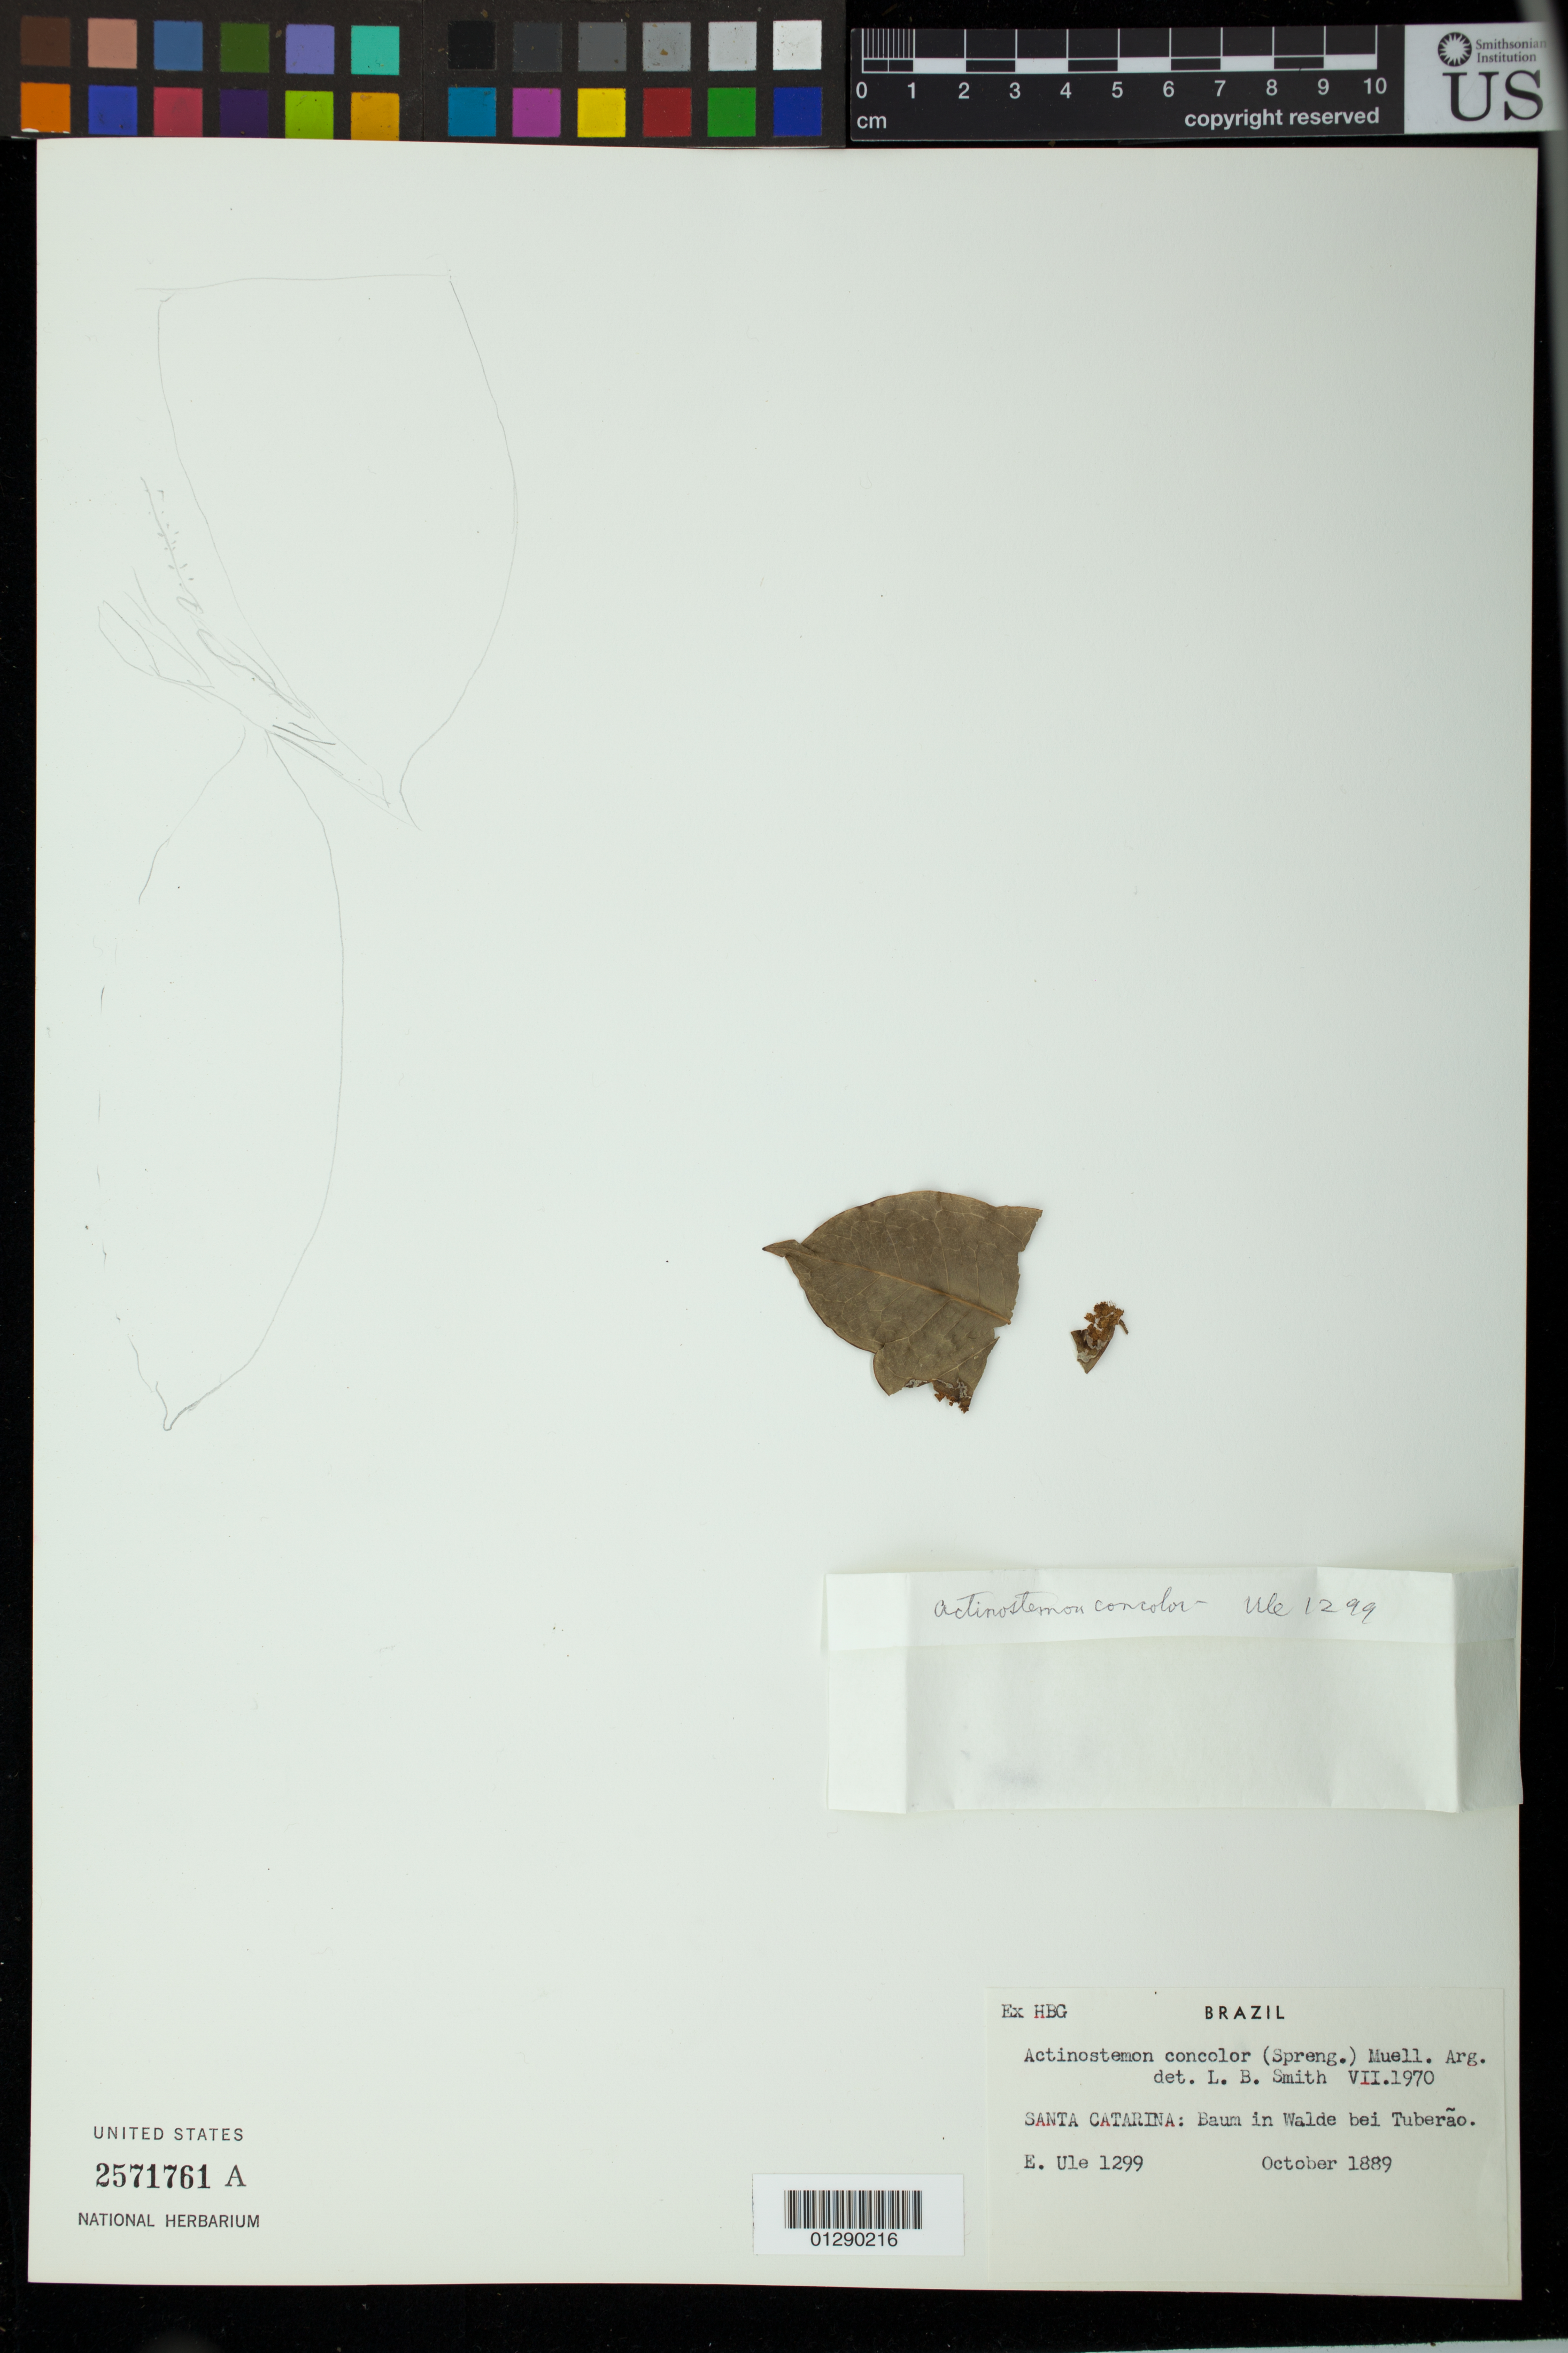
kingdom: Plantae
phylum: Tracheophyta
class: Magnoliopsida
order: Malpighiales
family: Euphorbiaceae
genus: Actinostemon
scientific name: Actinostemon concolor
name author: (Spreng.) Müll. Arg.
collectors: E. Ule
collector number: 1299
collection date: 1889-10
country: Brazil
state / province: Santa Catarina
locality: Baum in Walde bei Tuberao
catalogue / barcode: US 2571761A